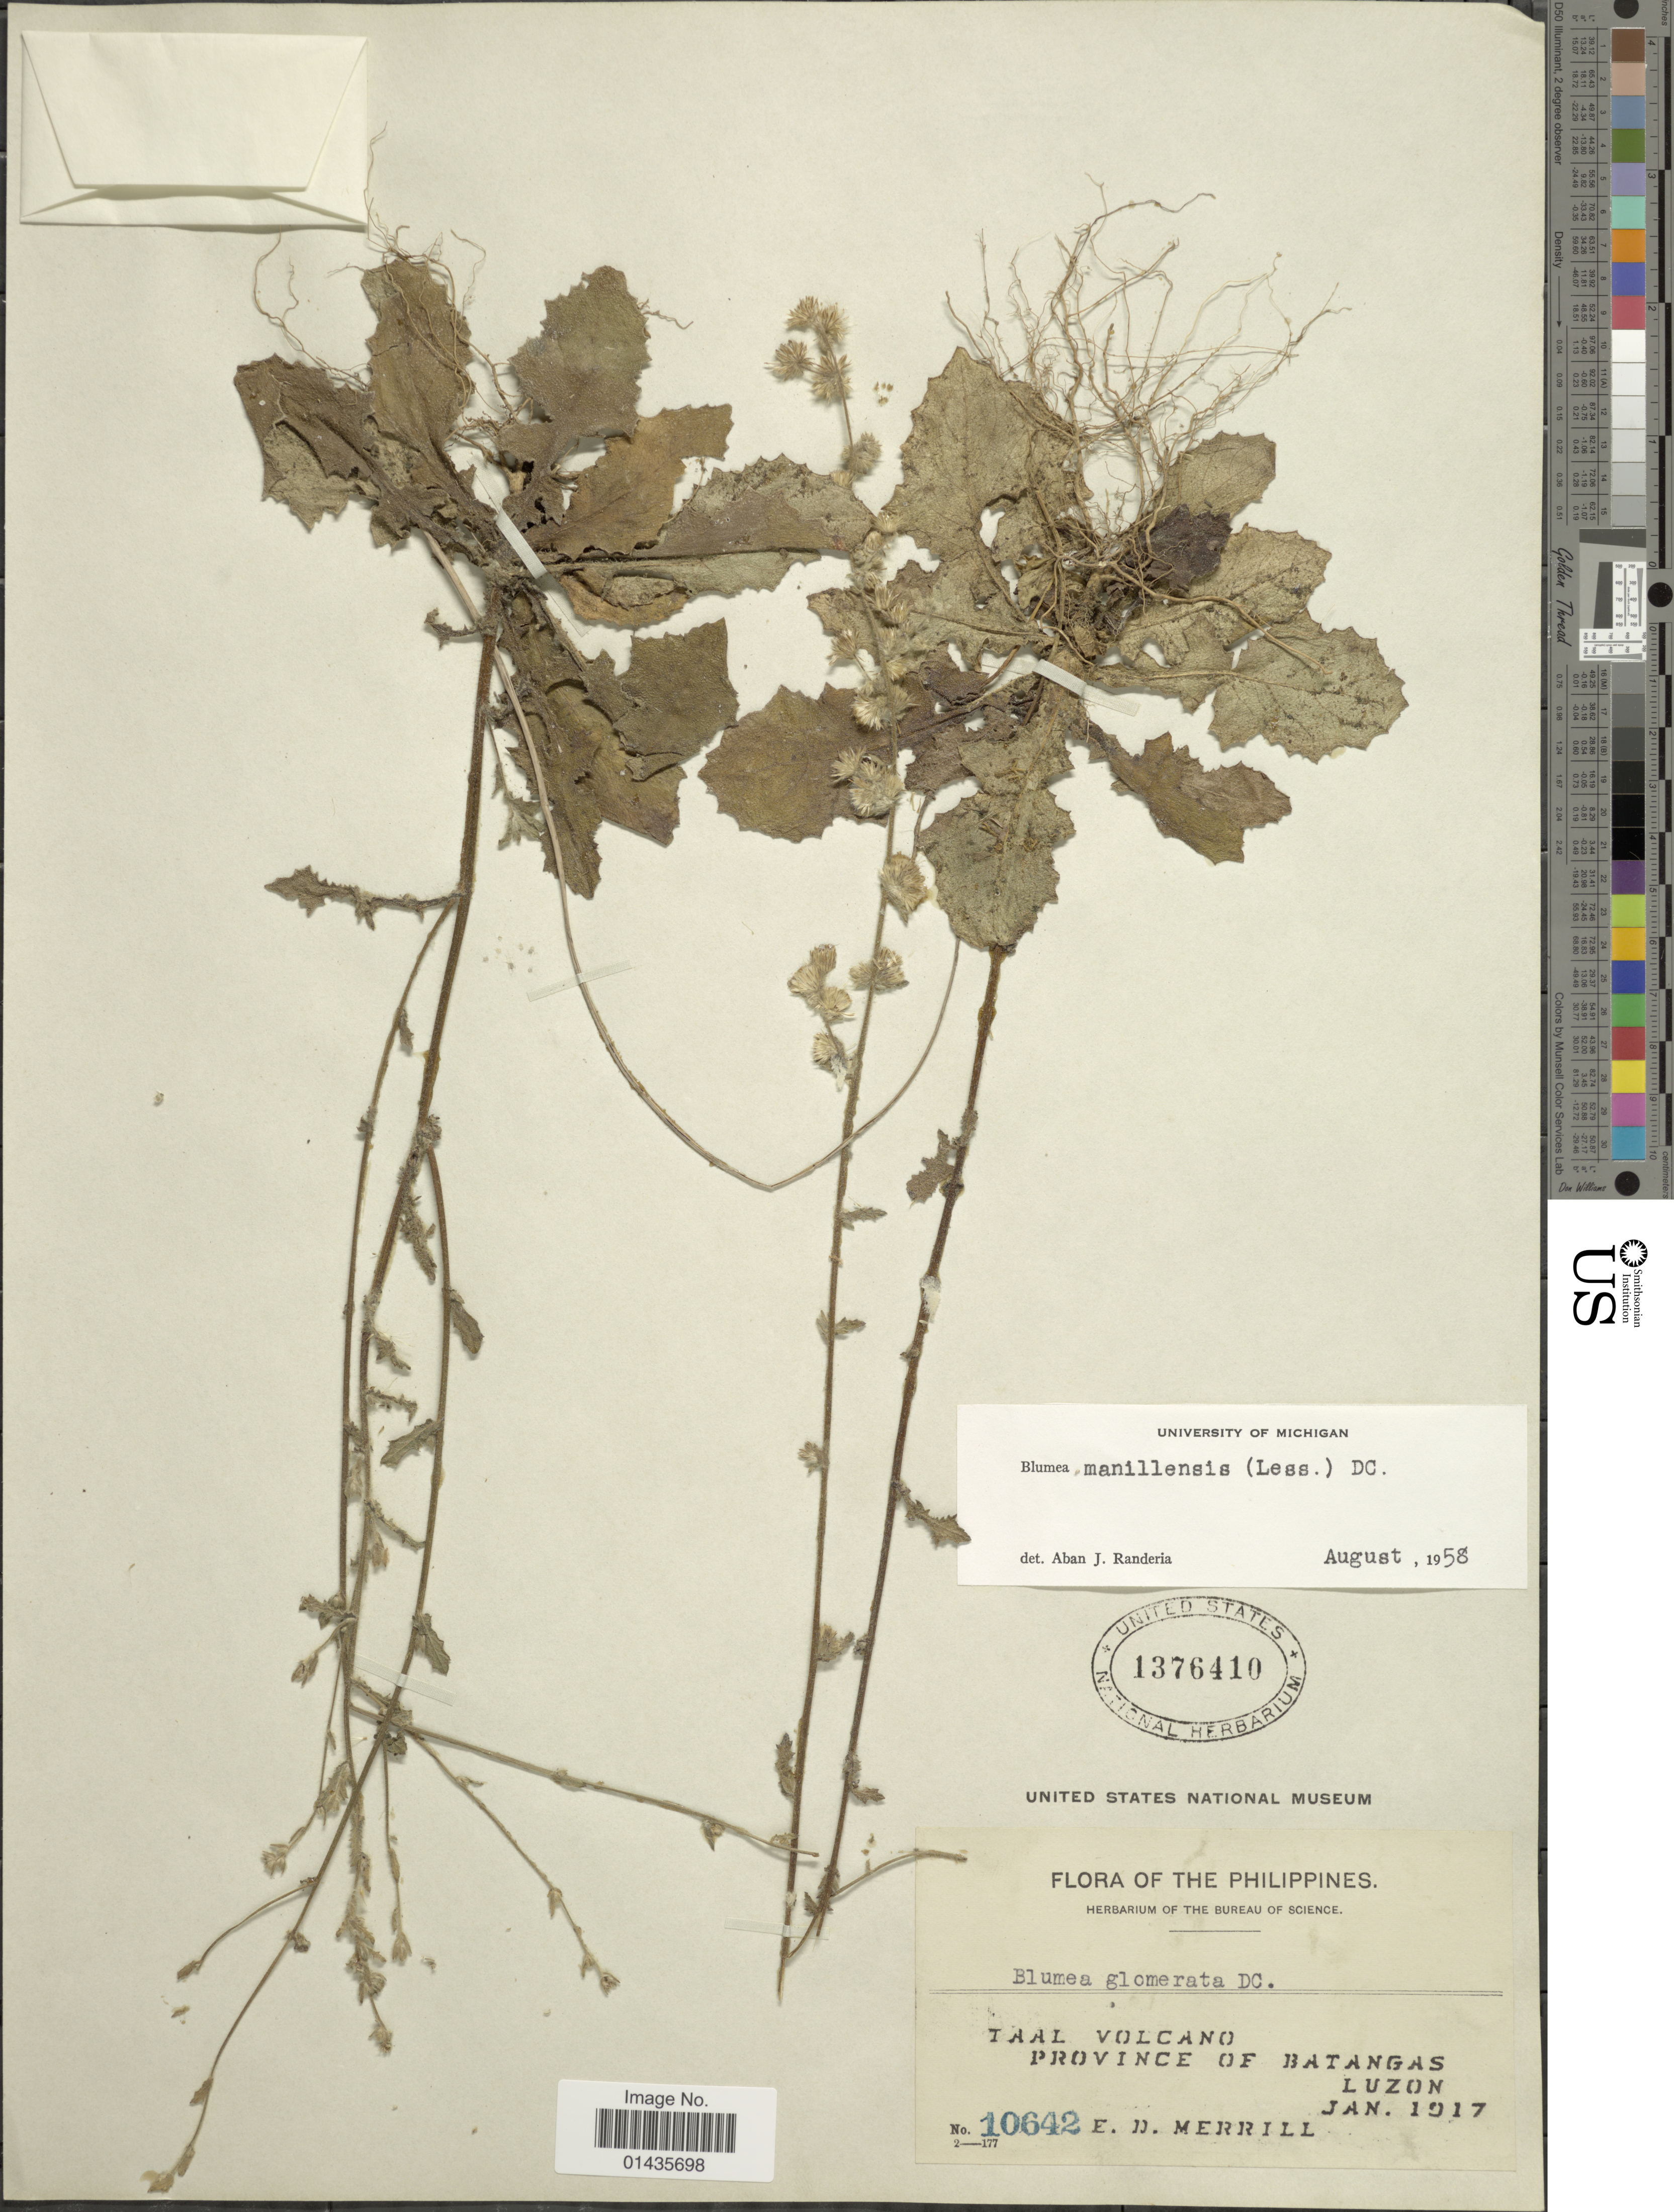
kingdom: Plantae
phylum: Tracheophyta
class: Magnoliopsida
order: Asterales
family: Asteraceae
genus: Blumea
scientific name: Blumea manillensis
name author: (Less.) DC.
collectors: E. Merrill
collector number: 10642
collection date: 1917-01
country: Philippines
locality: Taal Volcano, Province of Batangas, Luzon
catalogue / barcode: US 1376410